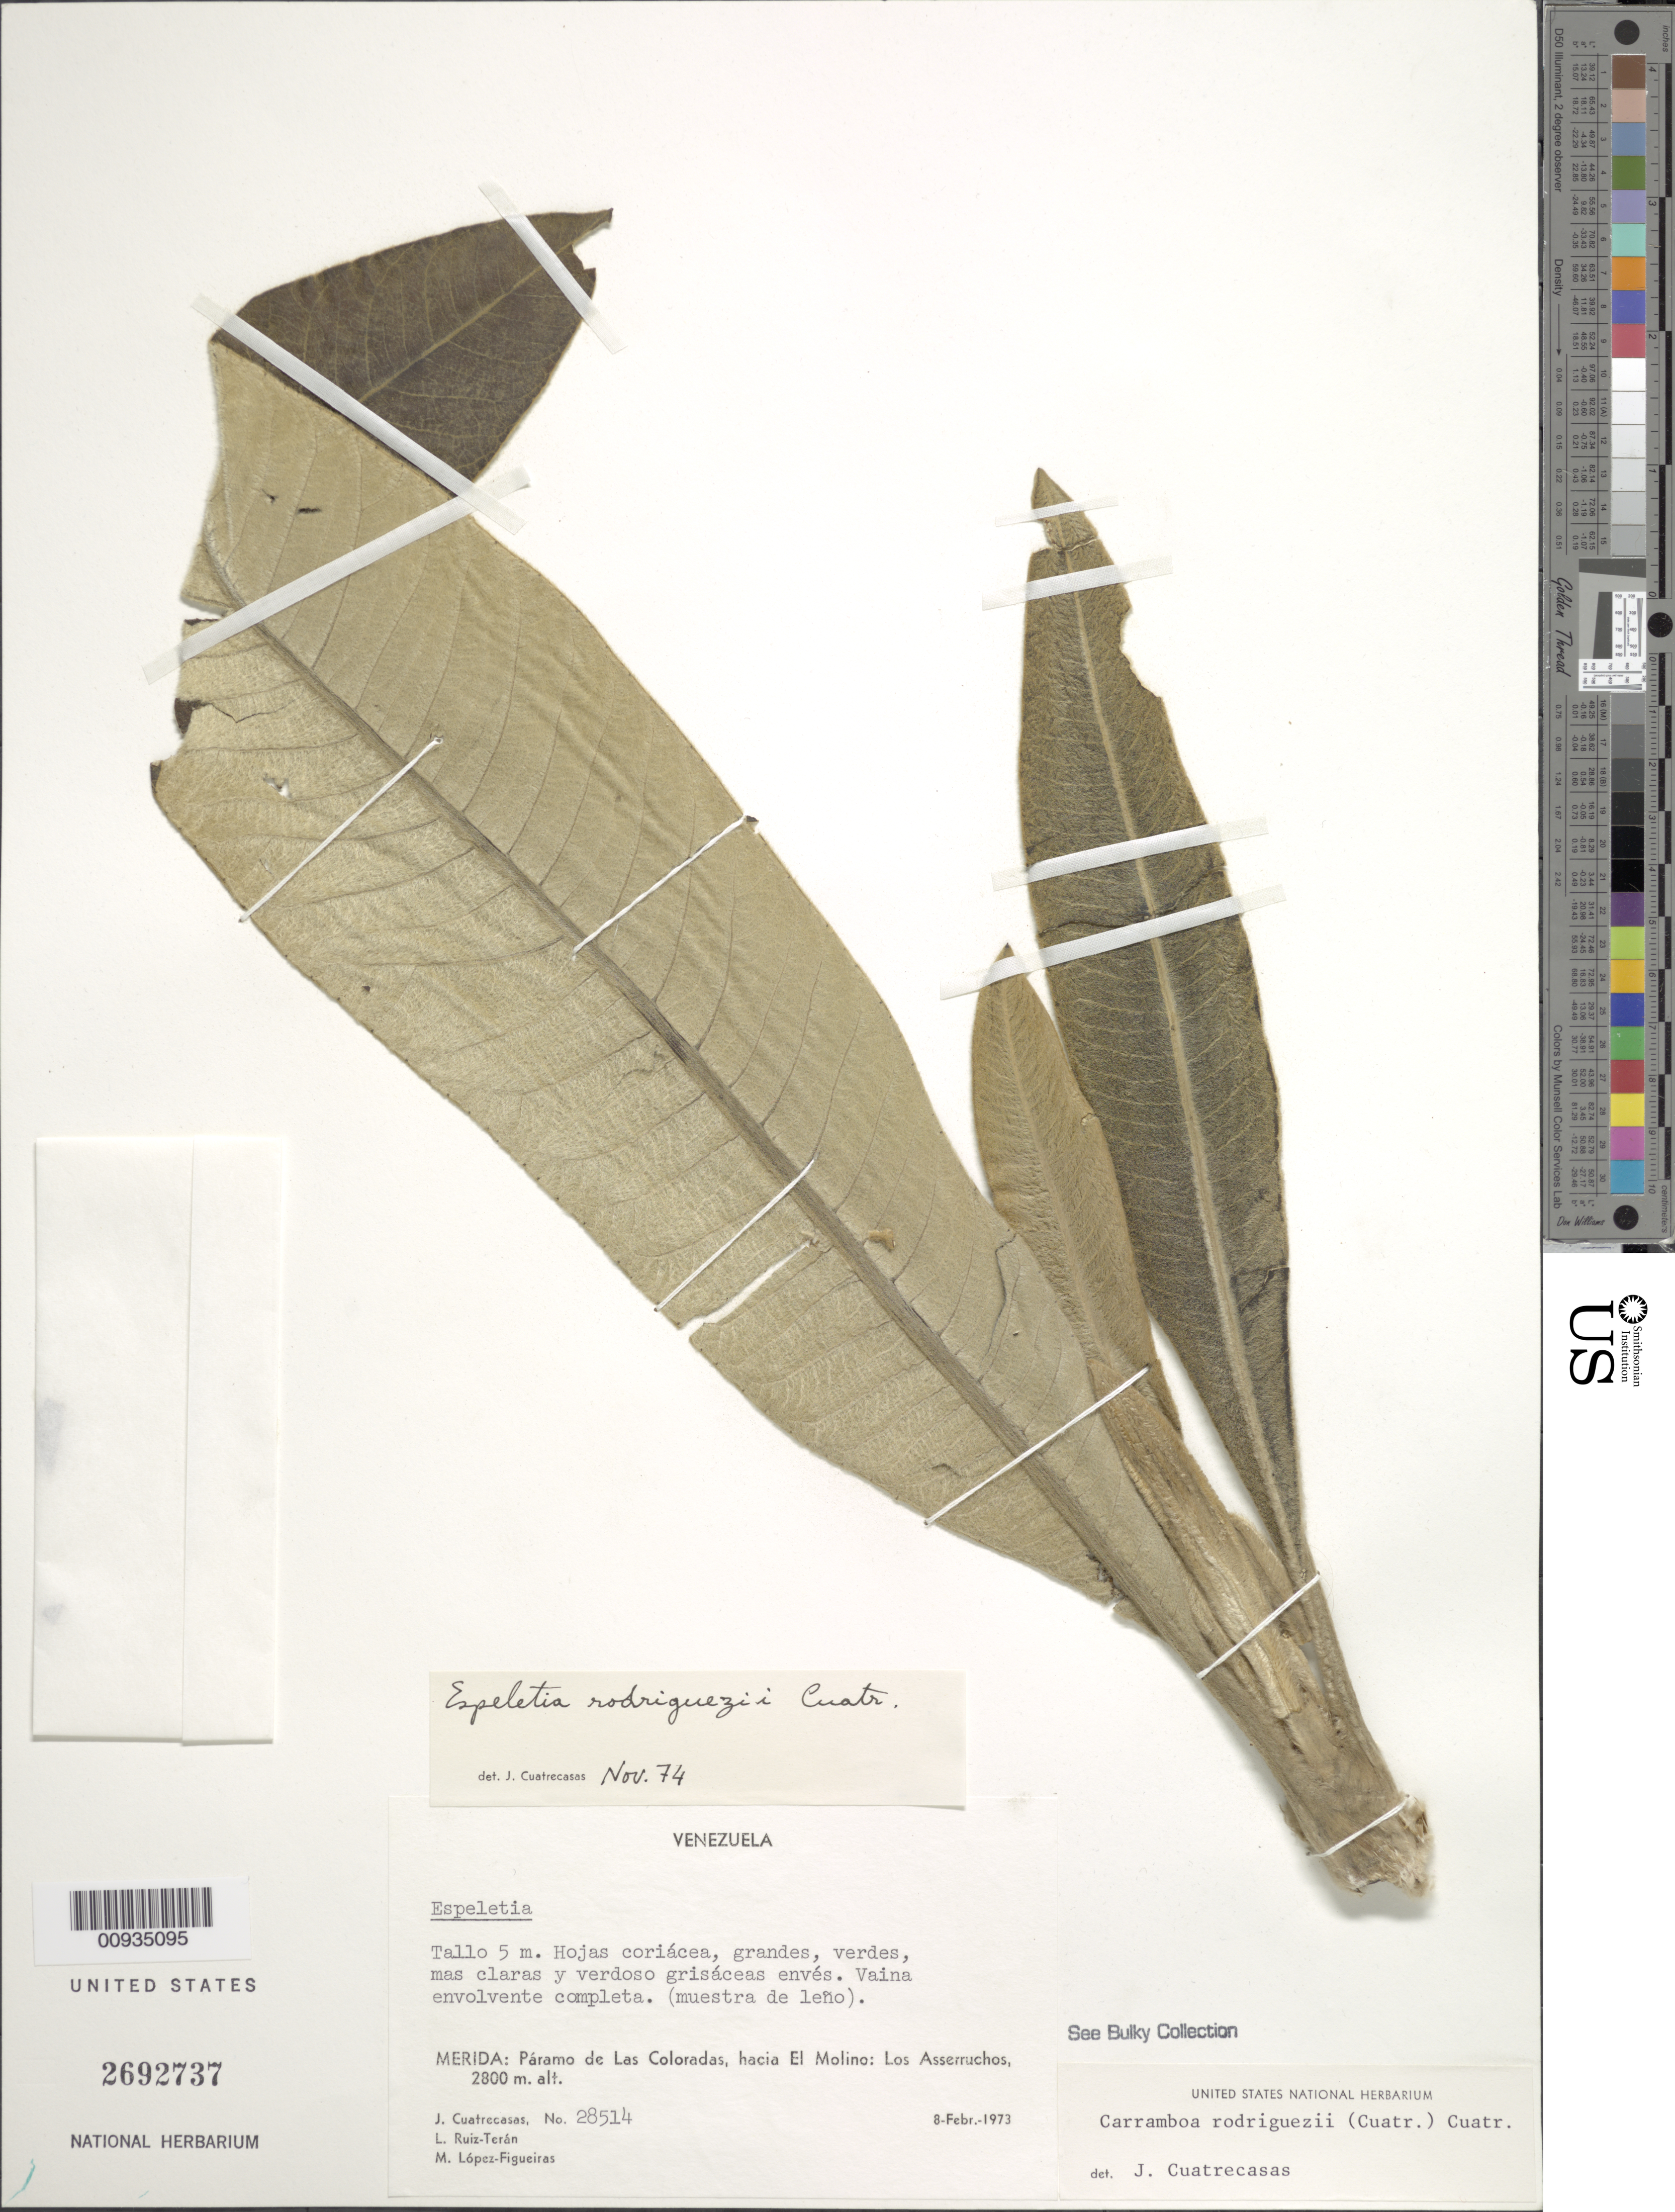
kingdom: Plantae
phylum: Tracheophyta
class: Magnoliopsida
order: Asterales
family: Asteraceae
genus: Carramboa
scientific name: Carramboa rodriguezii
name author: (Cuatrec.) Cuatrec.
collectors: J. Cuatrecasas, L. E. Ruíz-Terán & M. López Figueiras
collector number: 28514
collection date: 1973-02-08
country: Venezuela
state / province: Mérida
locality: Paramo de Las Coloradas, hacia El Molino: Los Asserruchos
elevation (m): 2800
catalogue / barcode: US 2692737